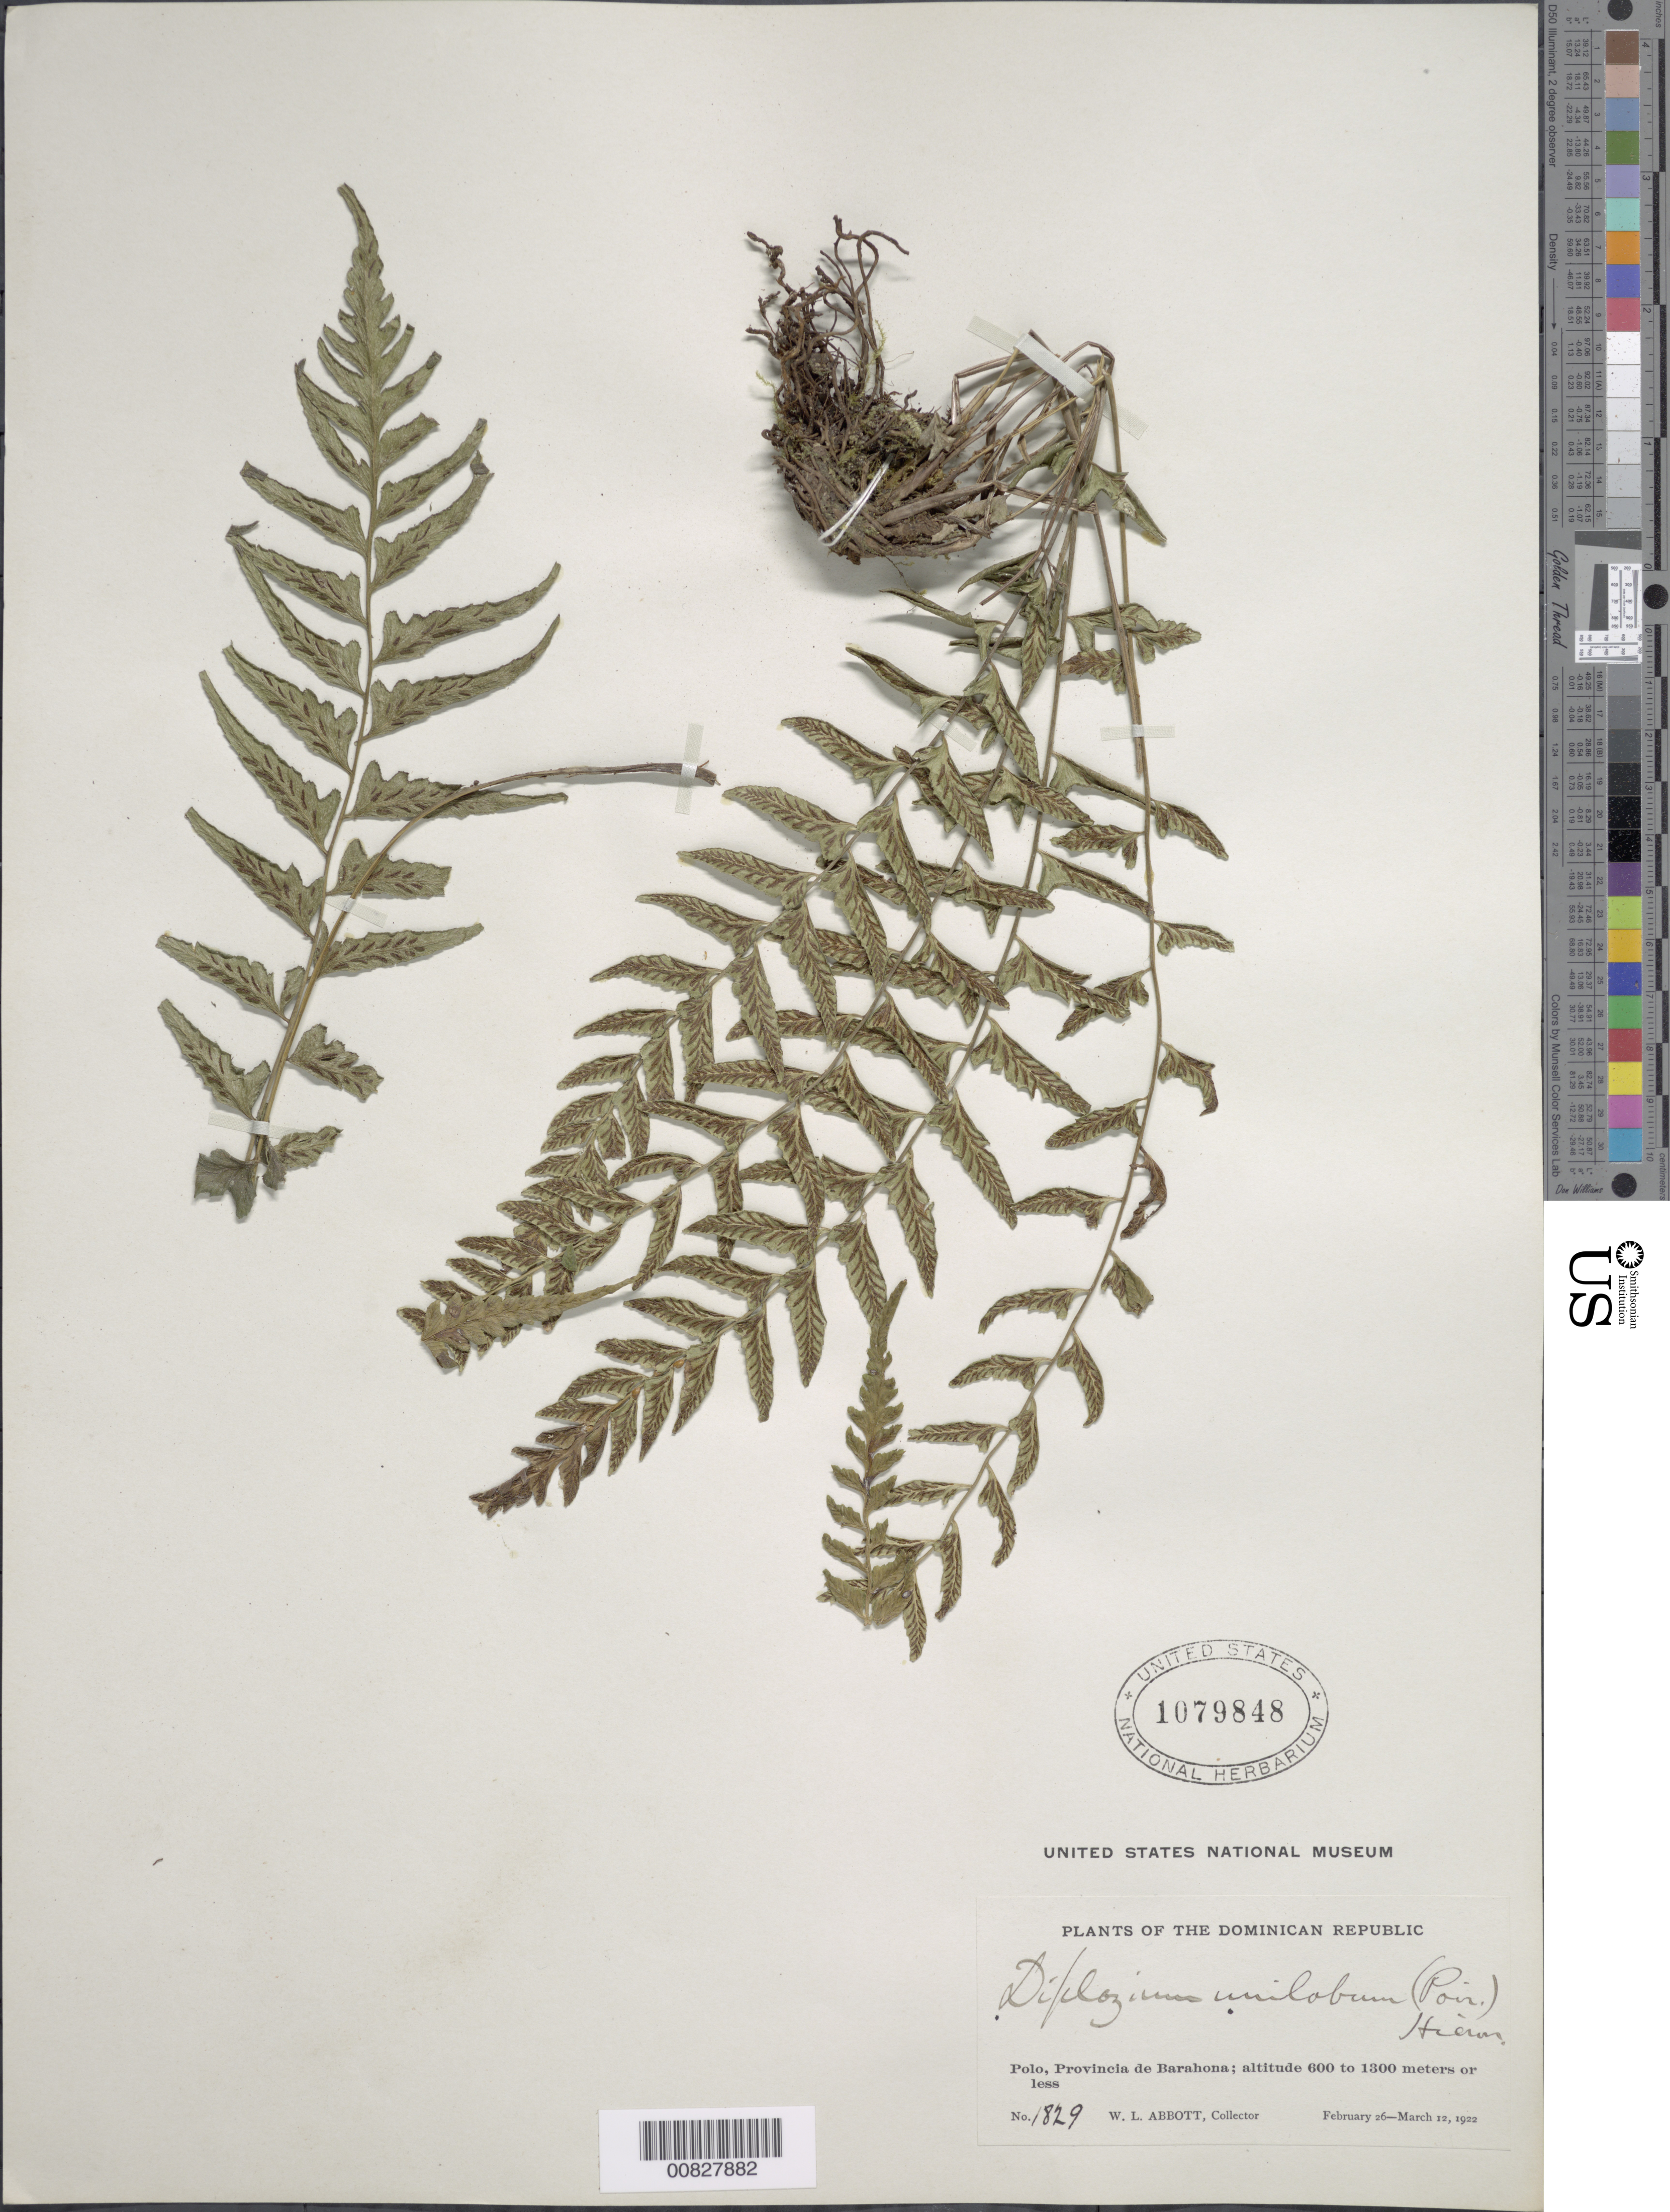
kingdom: Plantae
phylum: Tracheophyta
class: Polypodiopsida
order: Polypodiales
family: Athyriaceae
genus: Diplazium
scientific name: Diplazium unilobum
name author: (Poir.) Hieron.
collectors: W. L. Abbott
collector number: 1829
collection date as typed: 26 Feb 1922 to 12 Mar 1922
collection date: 1922-02-26/1922-03-12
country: Dominican Republic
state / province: Barahona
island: Hispaniola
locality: Polo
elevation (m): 600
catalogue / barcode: US 1079848